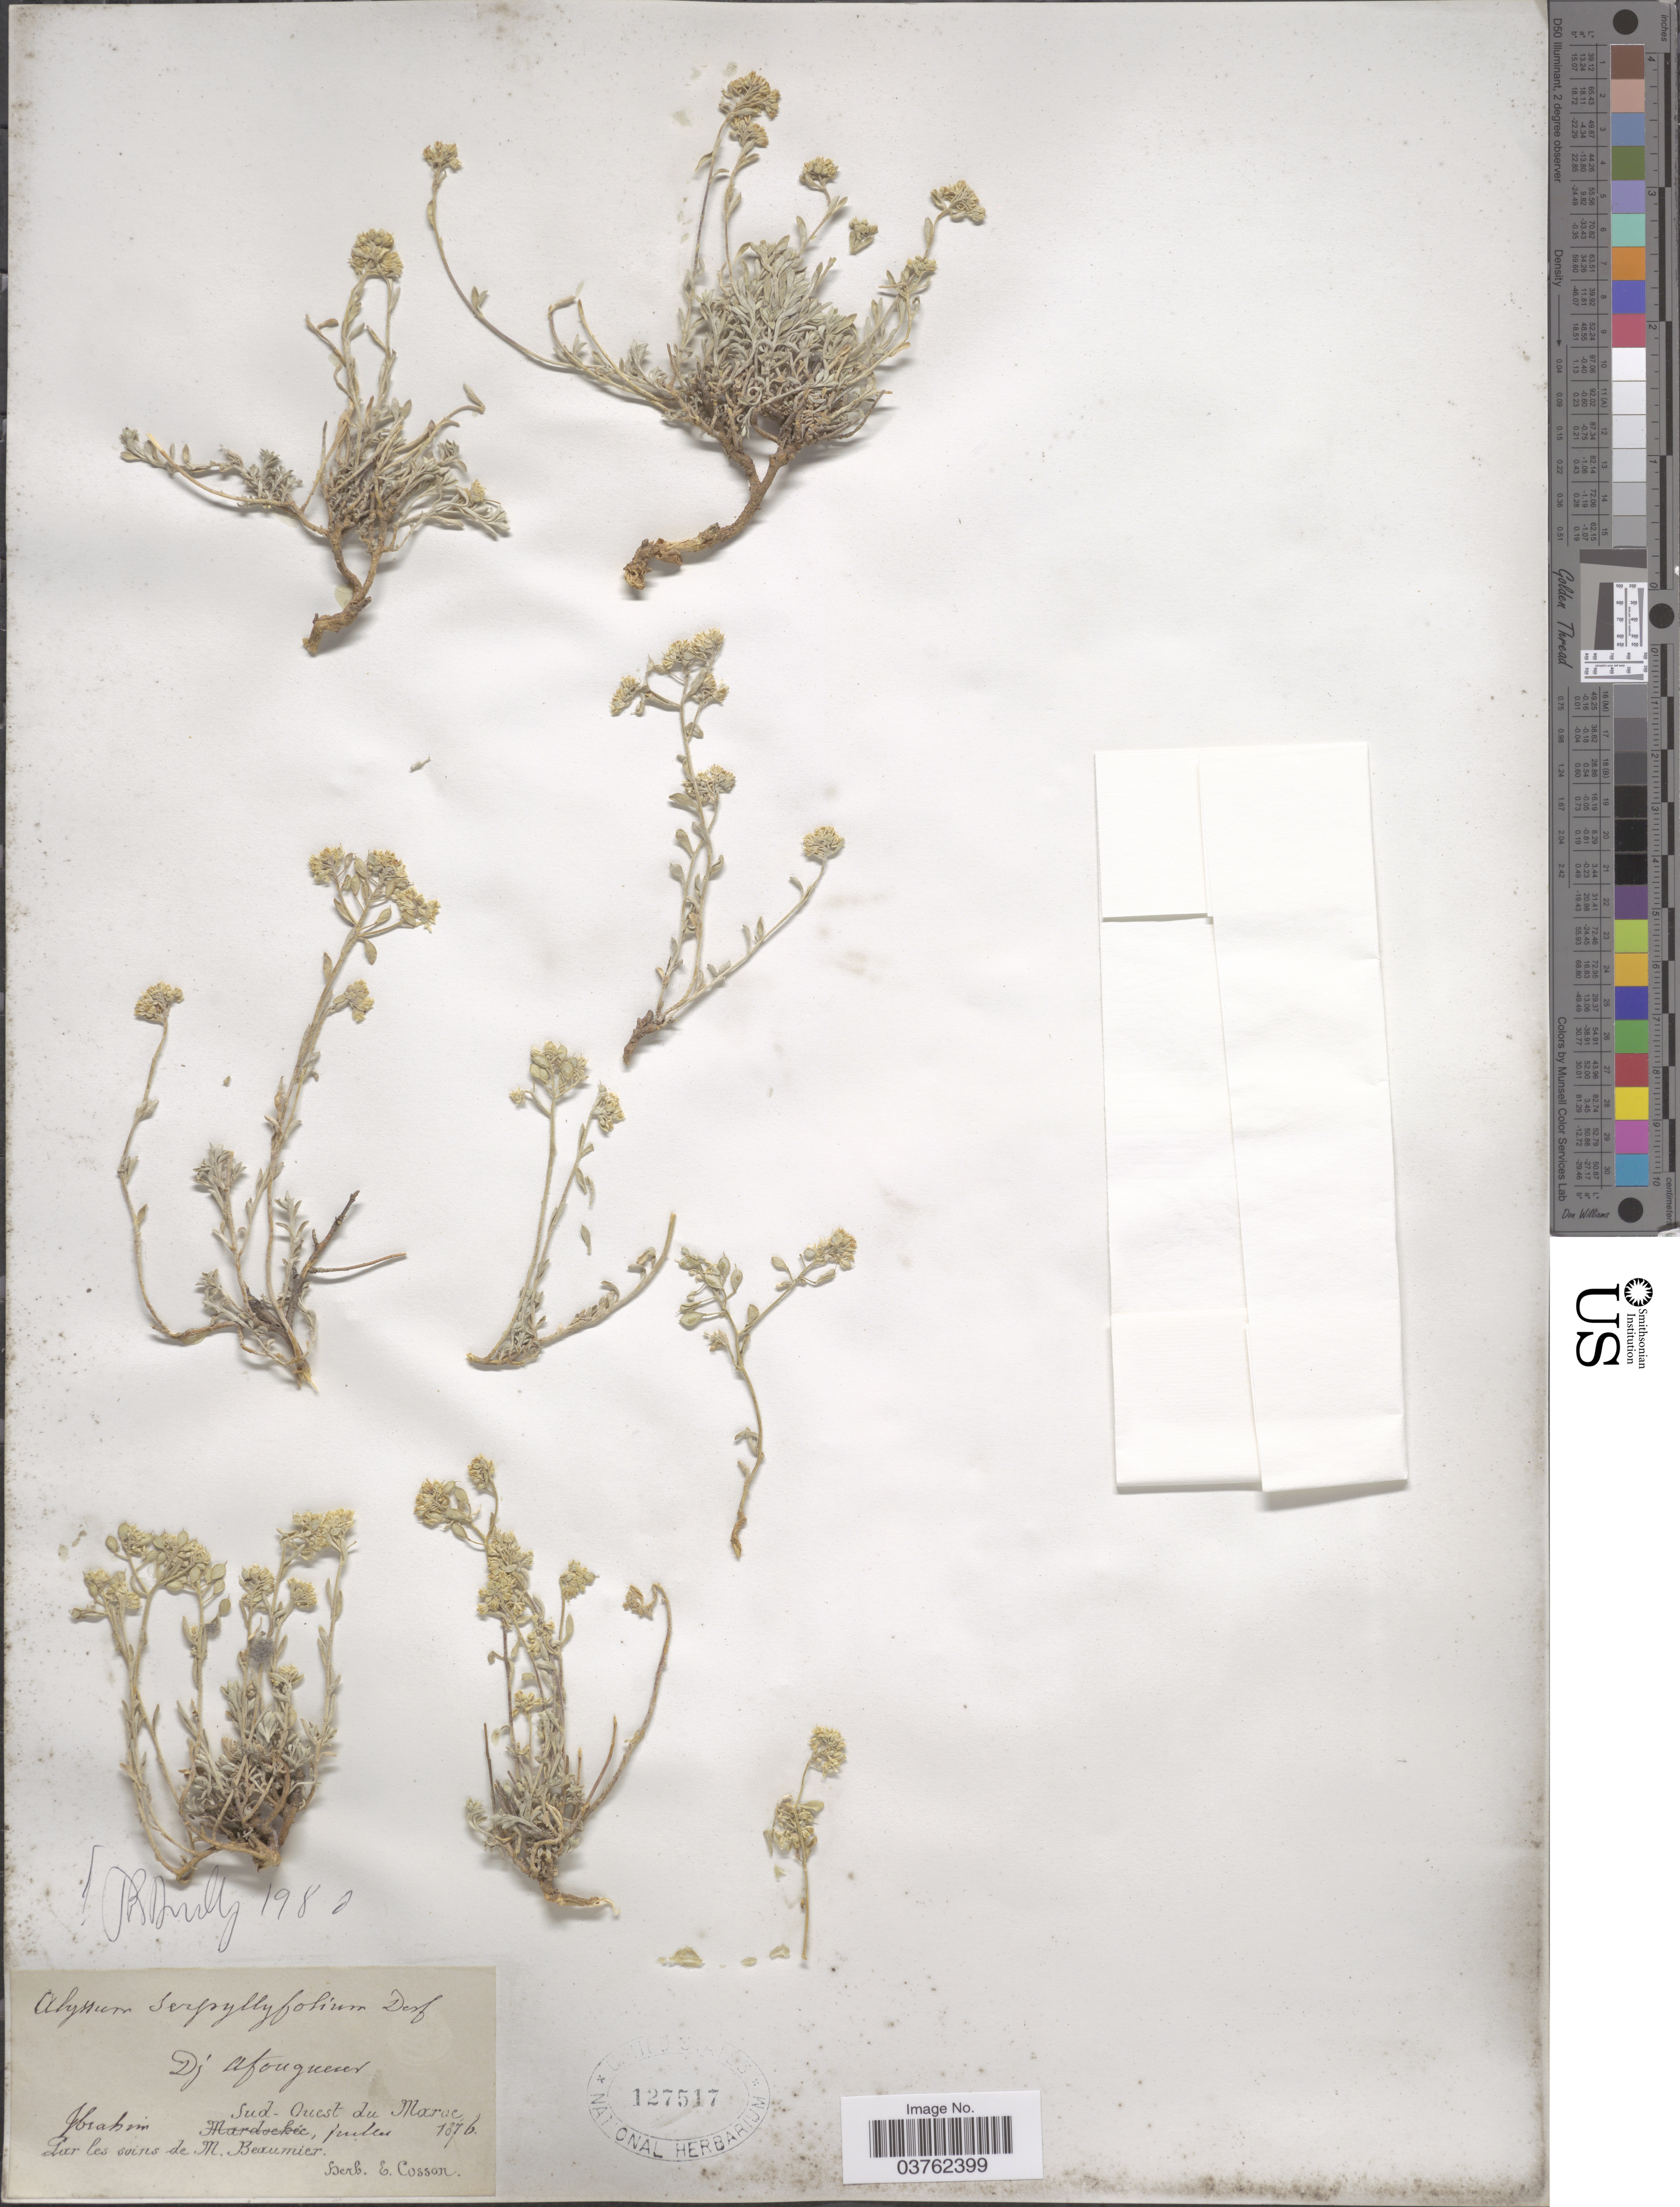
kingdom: Plantae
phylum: Tracheophyta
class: Magnoliopsida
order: Brassicales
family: Brassicaceae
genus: Alyssum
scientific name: Alyssum serpyllifolium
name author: Desf.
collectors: -. Ibrahim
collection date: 1876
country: Morocco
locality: Dj Afougueur. Sud-Ouest du Maroc.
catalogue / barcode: US 127517